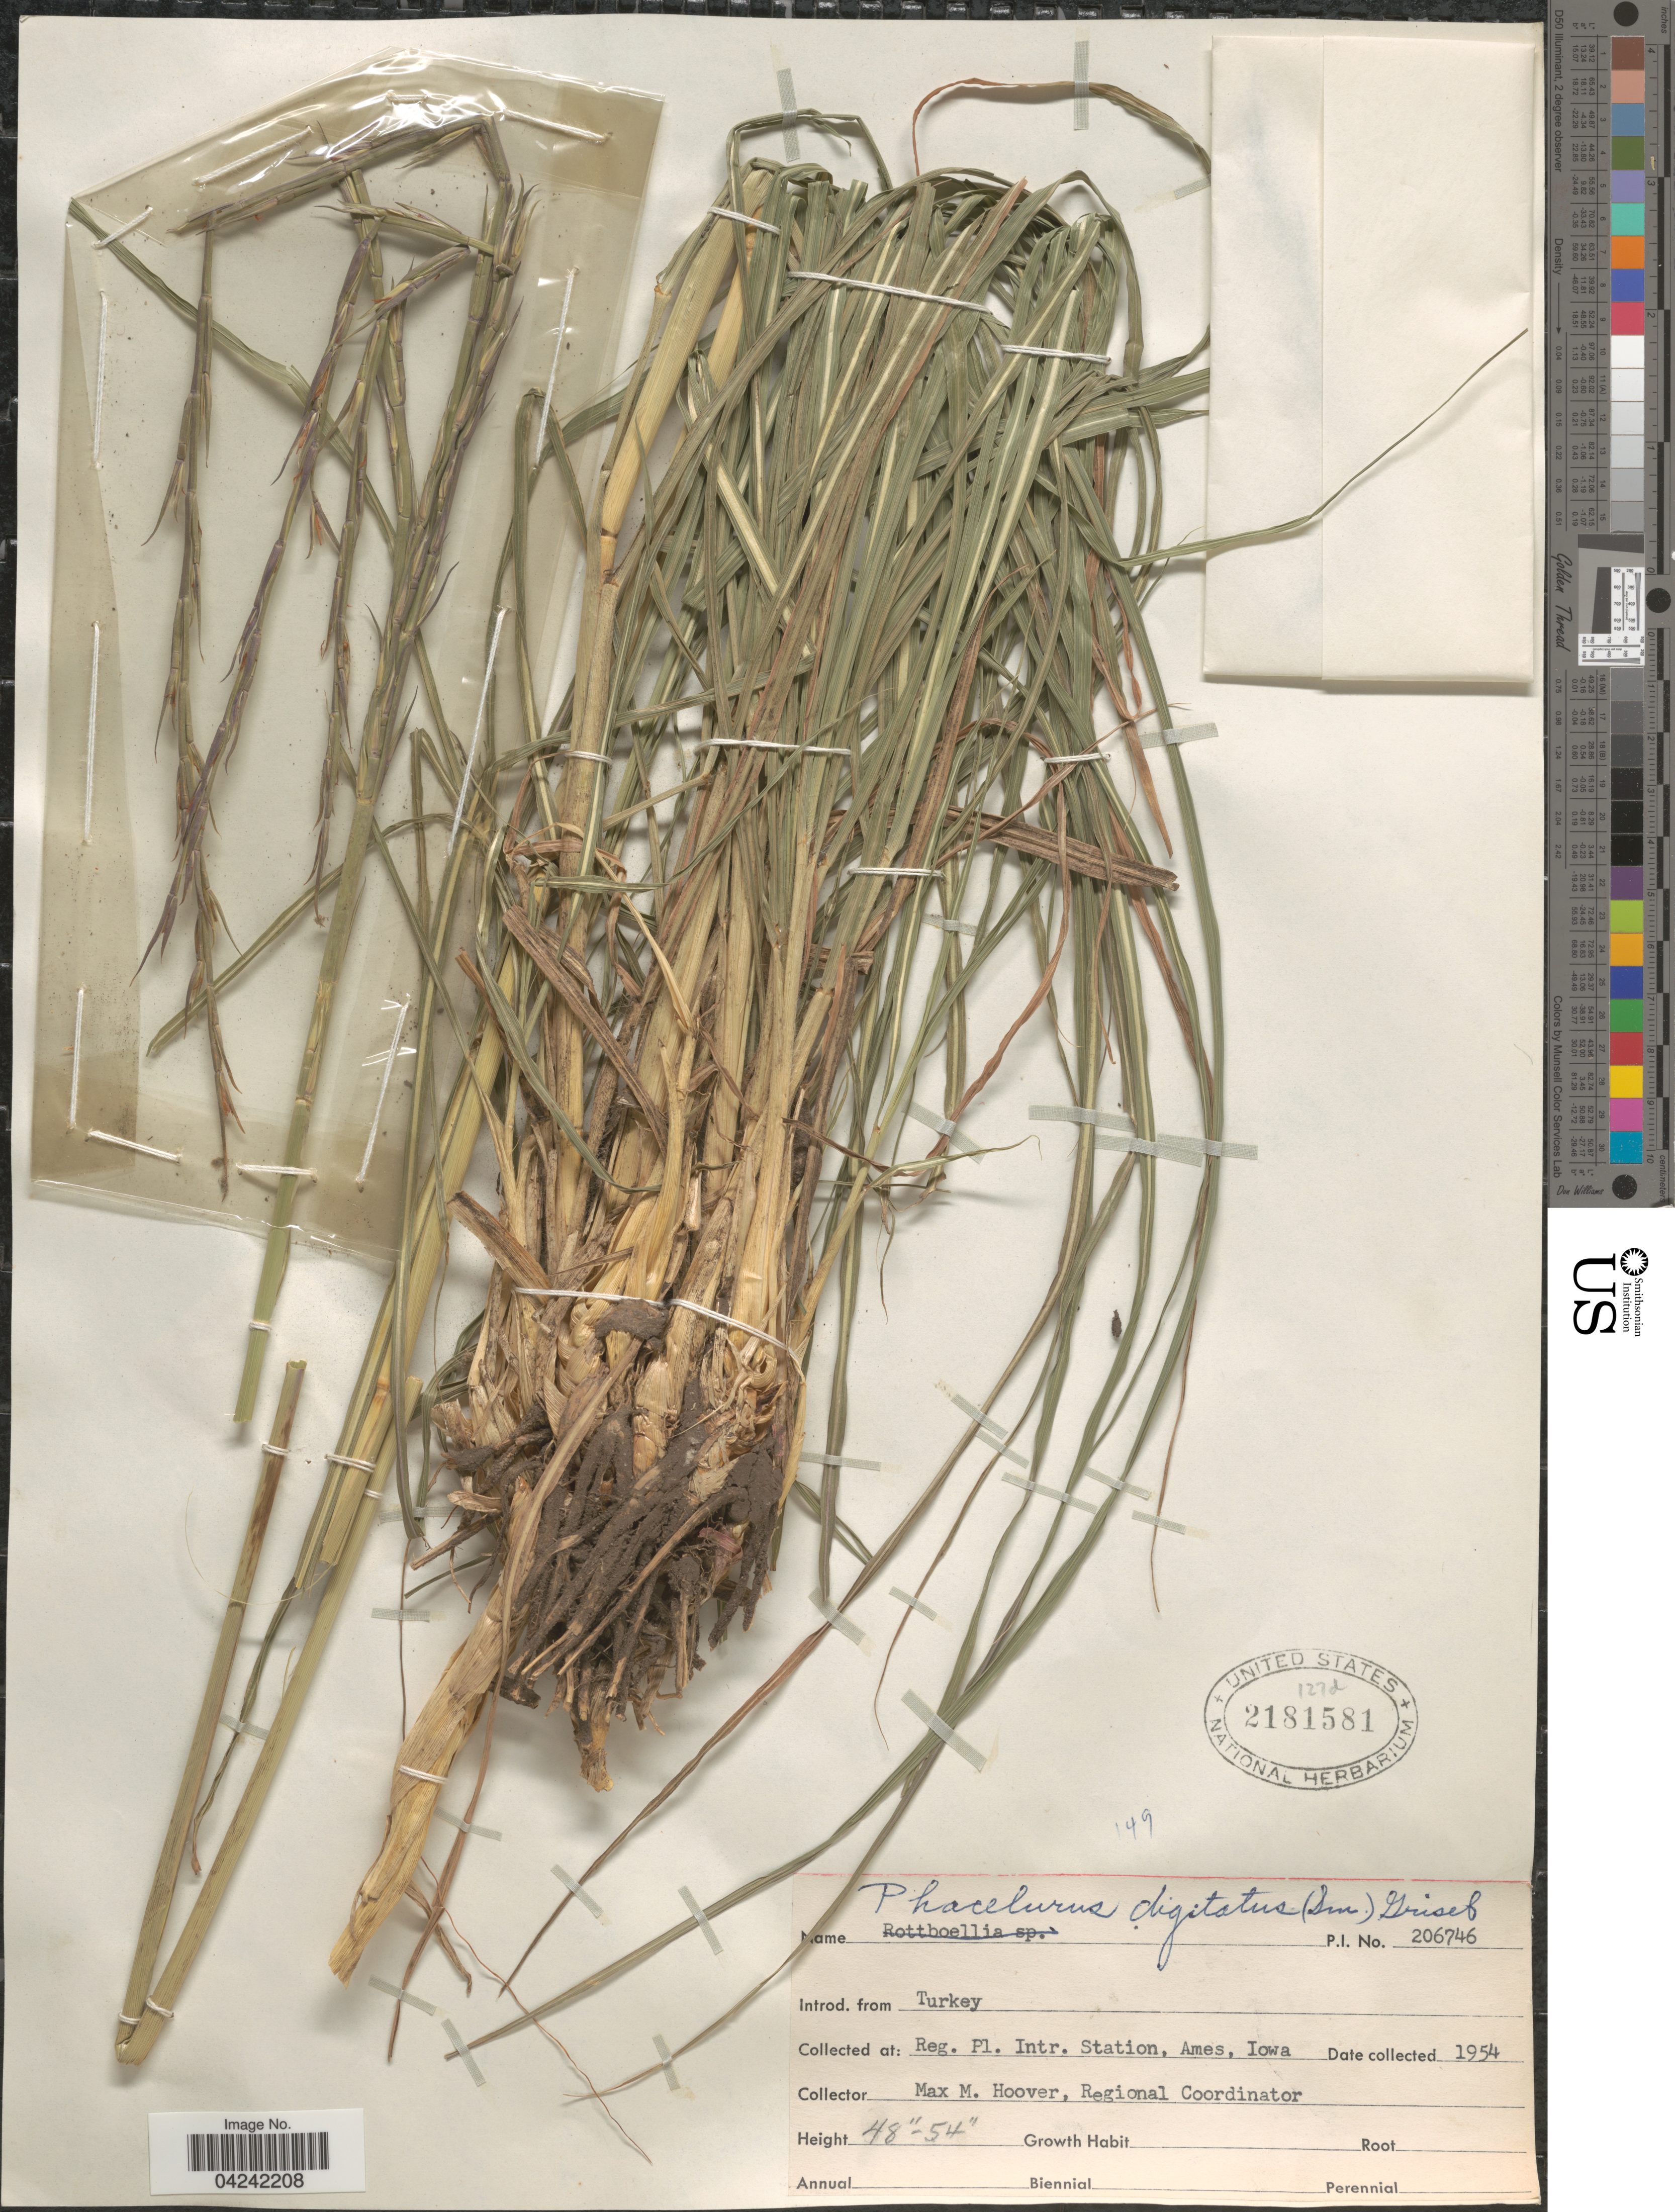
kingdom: Plantae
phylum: Tracheophyta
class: Liliopsida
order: Poales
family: Poaceae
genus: Phacelurus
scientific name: Phacelurus digitatus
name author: (Sibth. & Sm.) Griseb.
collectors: M. Hoover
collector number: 206746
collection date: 1954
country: United States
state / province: Iowa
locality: Reg. Pl. Intr. Station, Ames.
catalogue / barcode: US 2181581